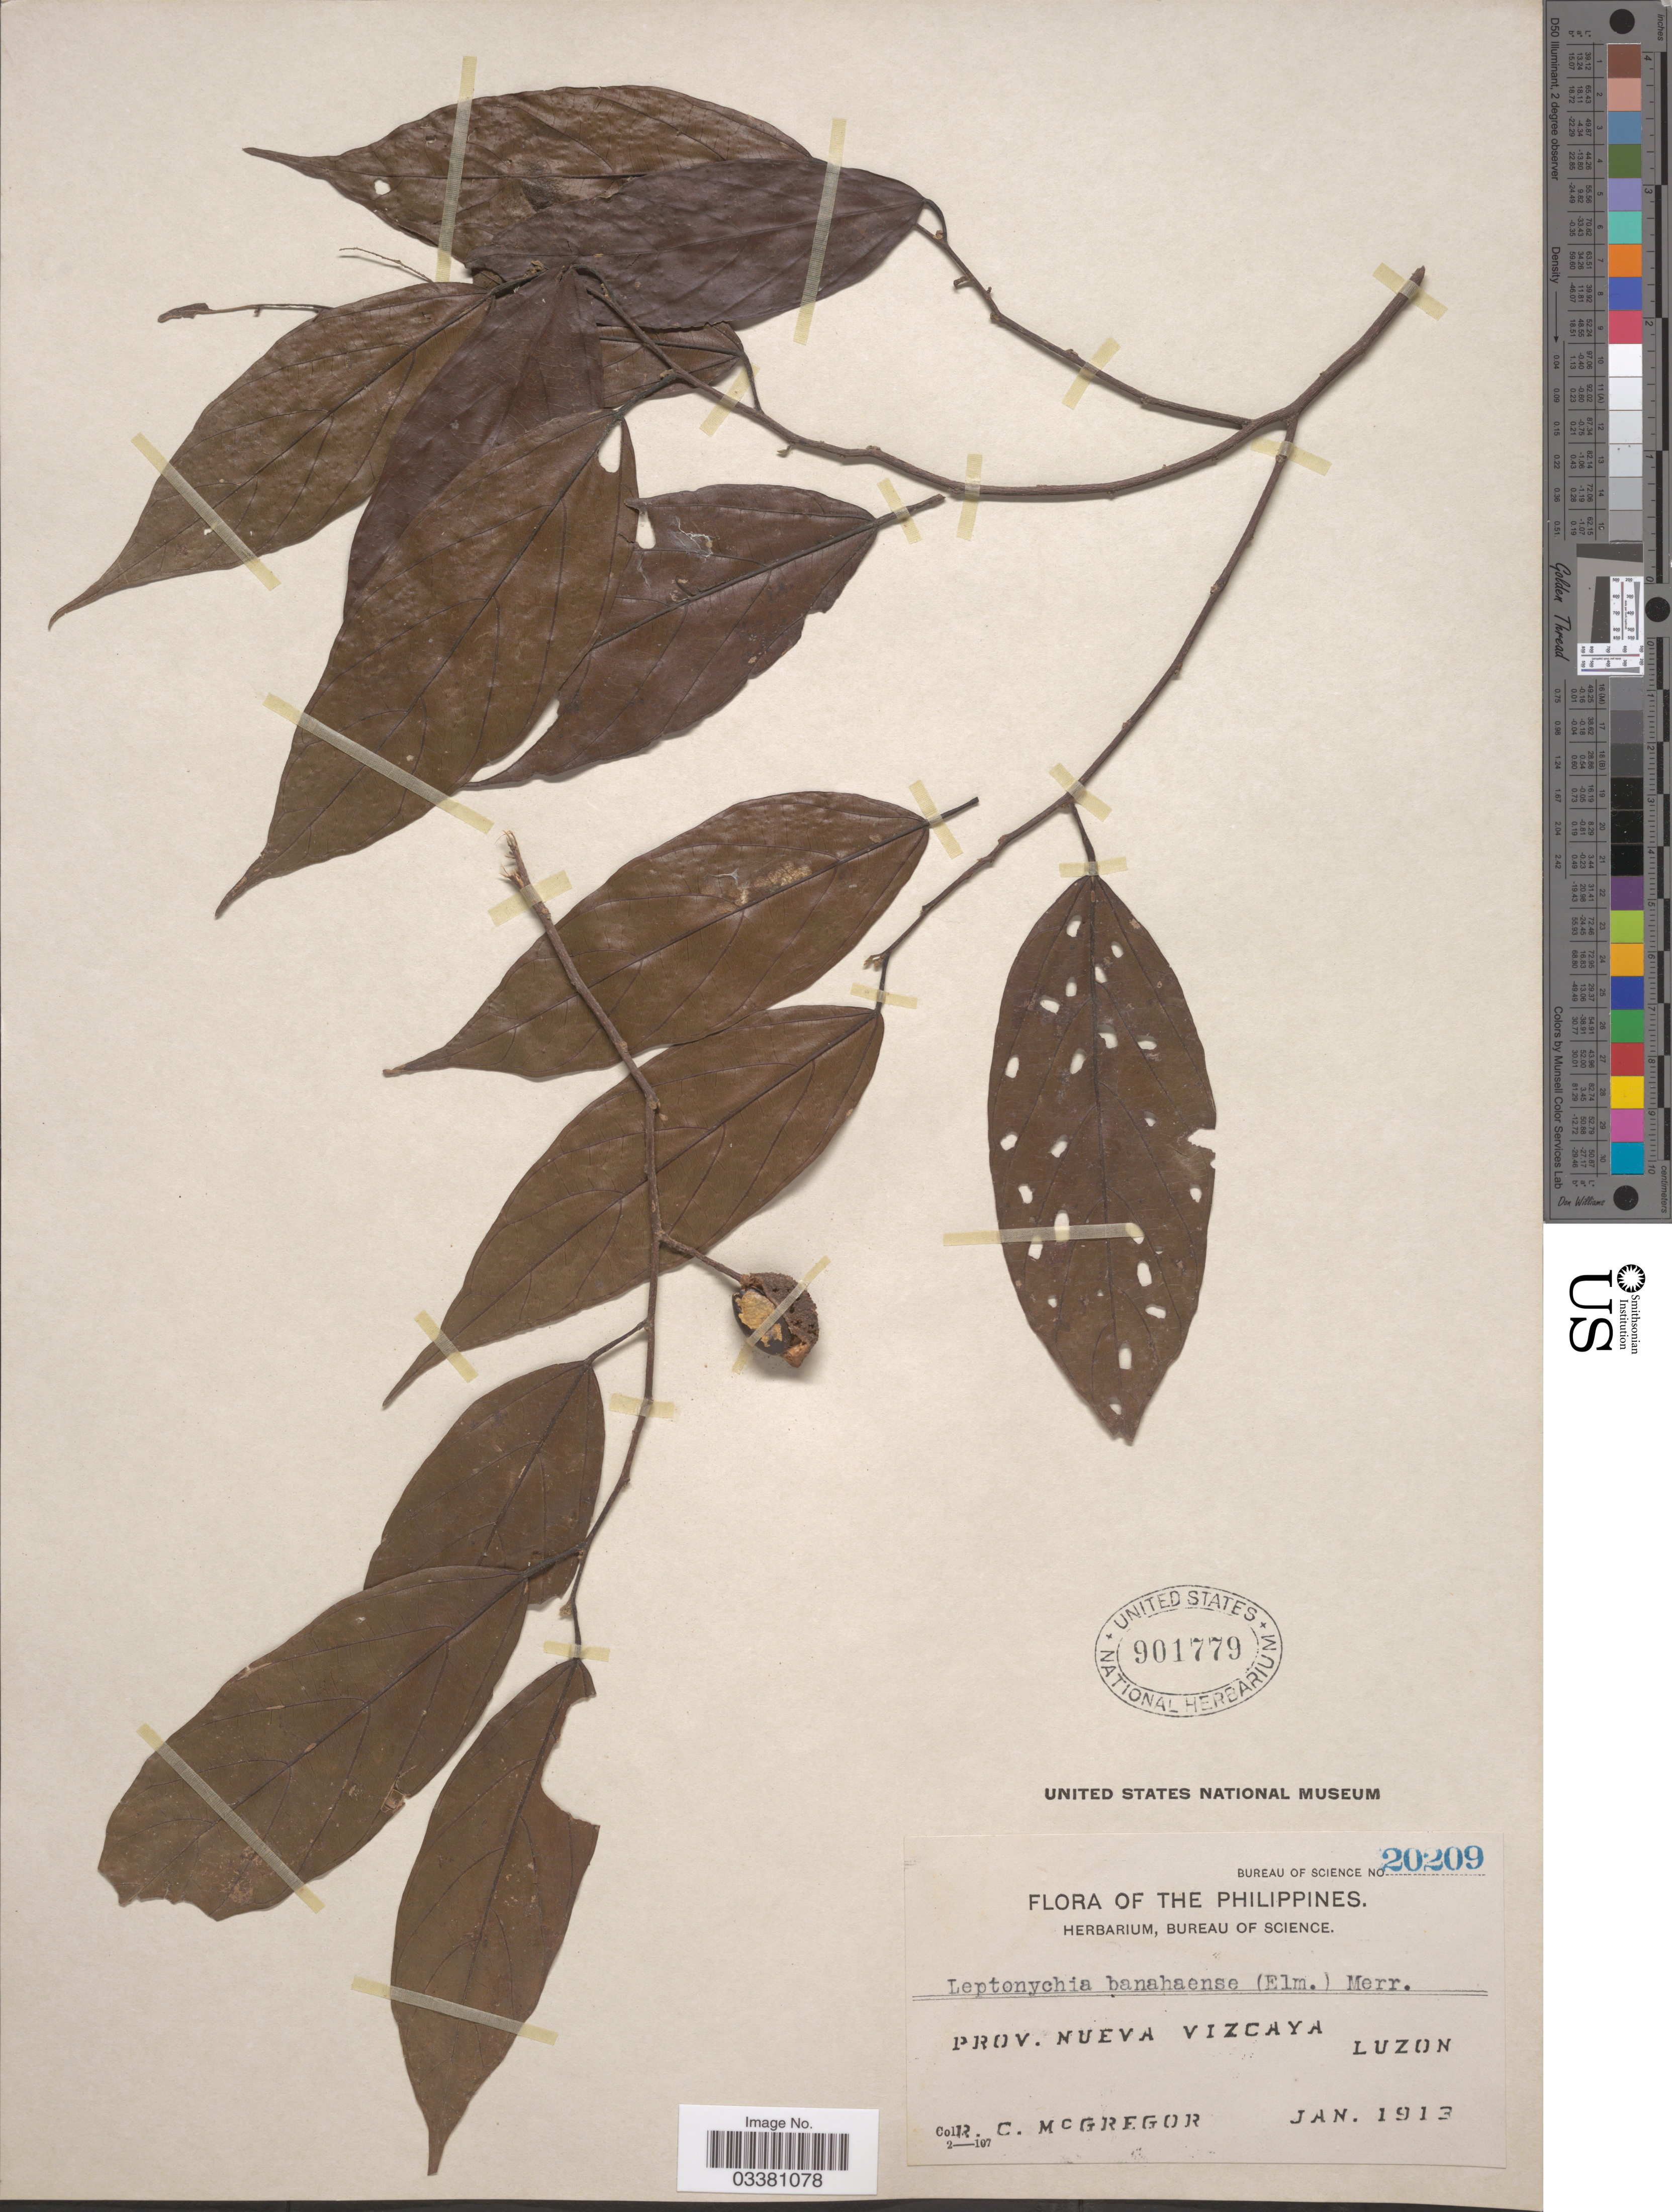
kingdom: Plantae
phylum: Tracheophyta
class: Magnoliopsida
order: Malvales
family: Malvaceae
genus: Leptonychia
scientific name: Leptonychia banahaensis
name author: Merr.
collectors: R. C. McGregor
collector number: Bureau of Science 20209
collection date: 1913-01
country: Philippines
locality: Prov. Nueva Vizcaya, Luzon.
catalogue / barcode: US 901779